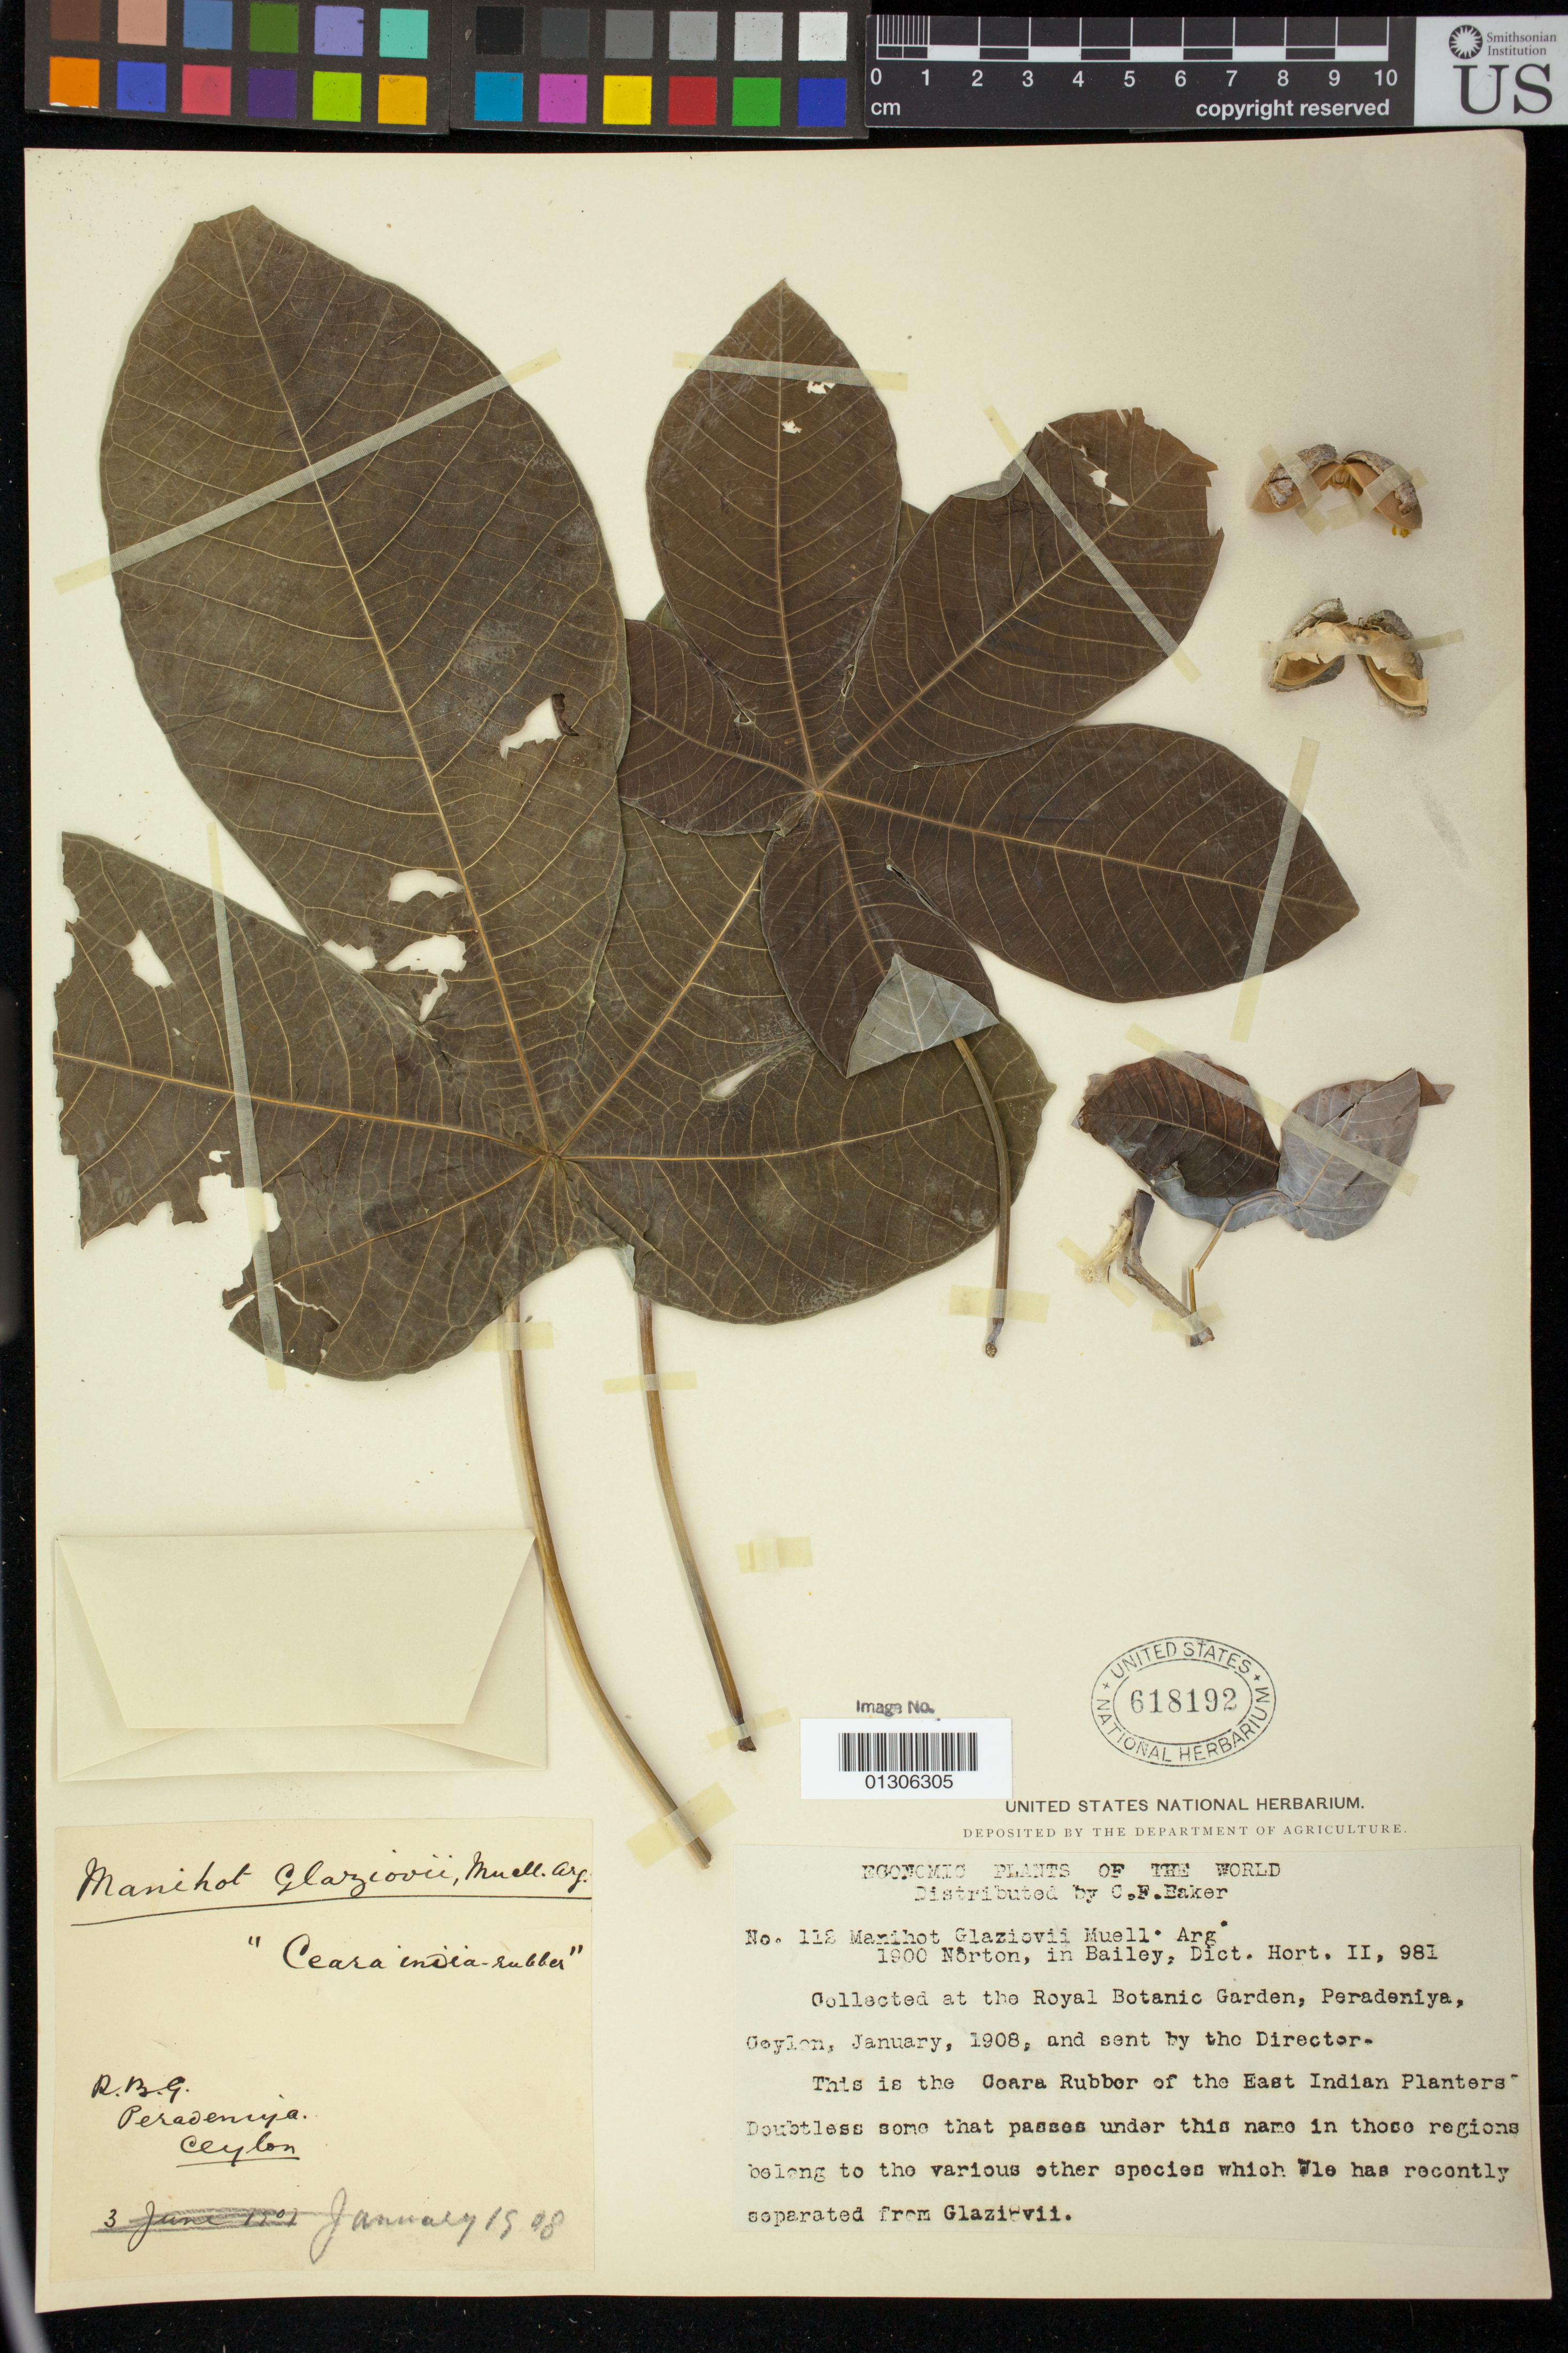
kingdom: Plantae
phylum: Tracheophyta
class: Magnoliopsida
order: Malpighiales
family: Euphorbiaceae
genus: Manihot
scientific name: Manihot glaziovii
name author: Müll. Arg.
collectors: C. F. Baker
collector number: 112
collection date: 1908-01-19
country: Sri Lanka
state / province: Central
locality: Kandy District,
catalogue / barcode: US 618192